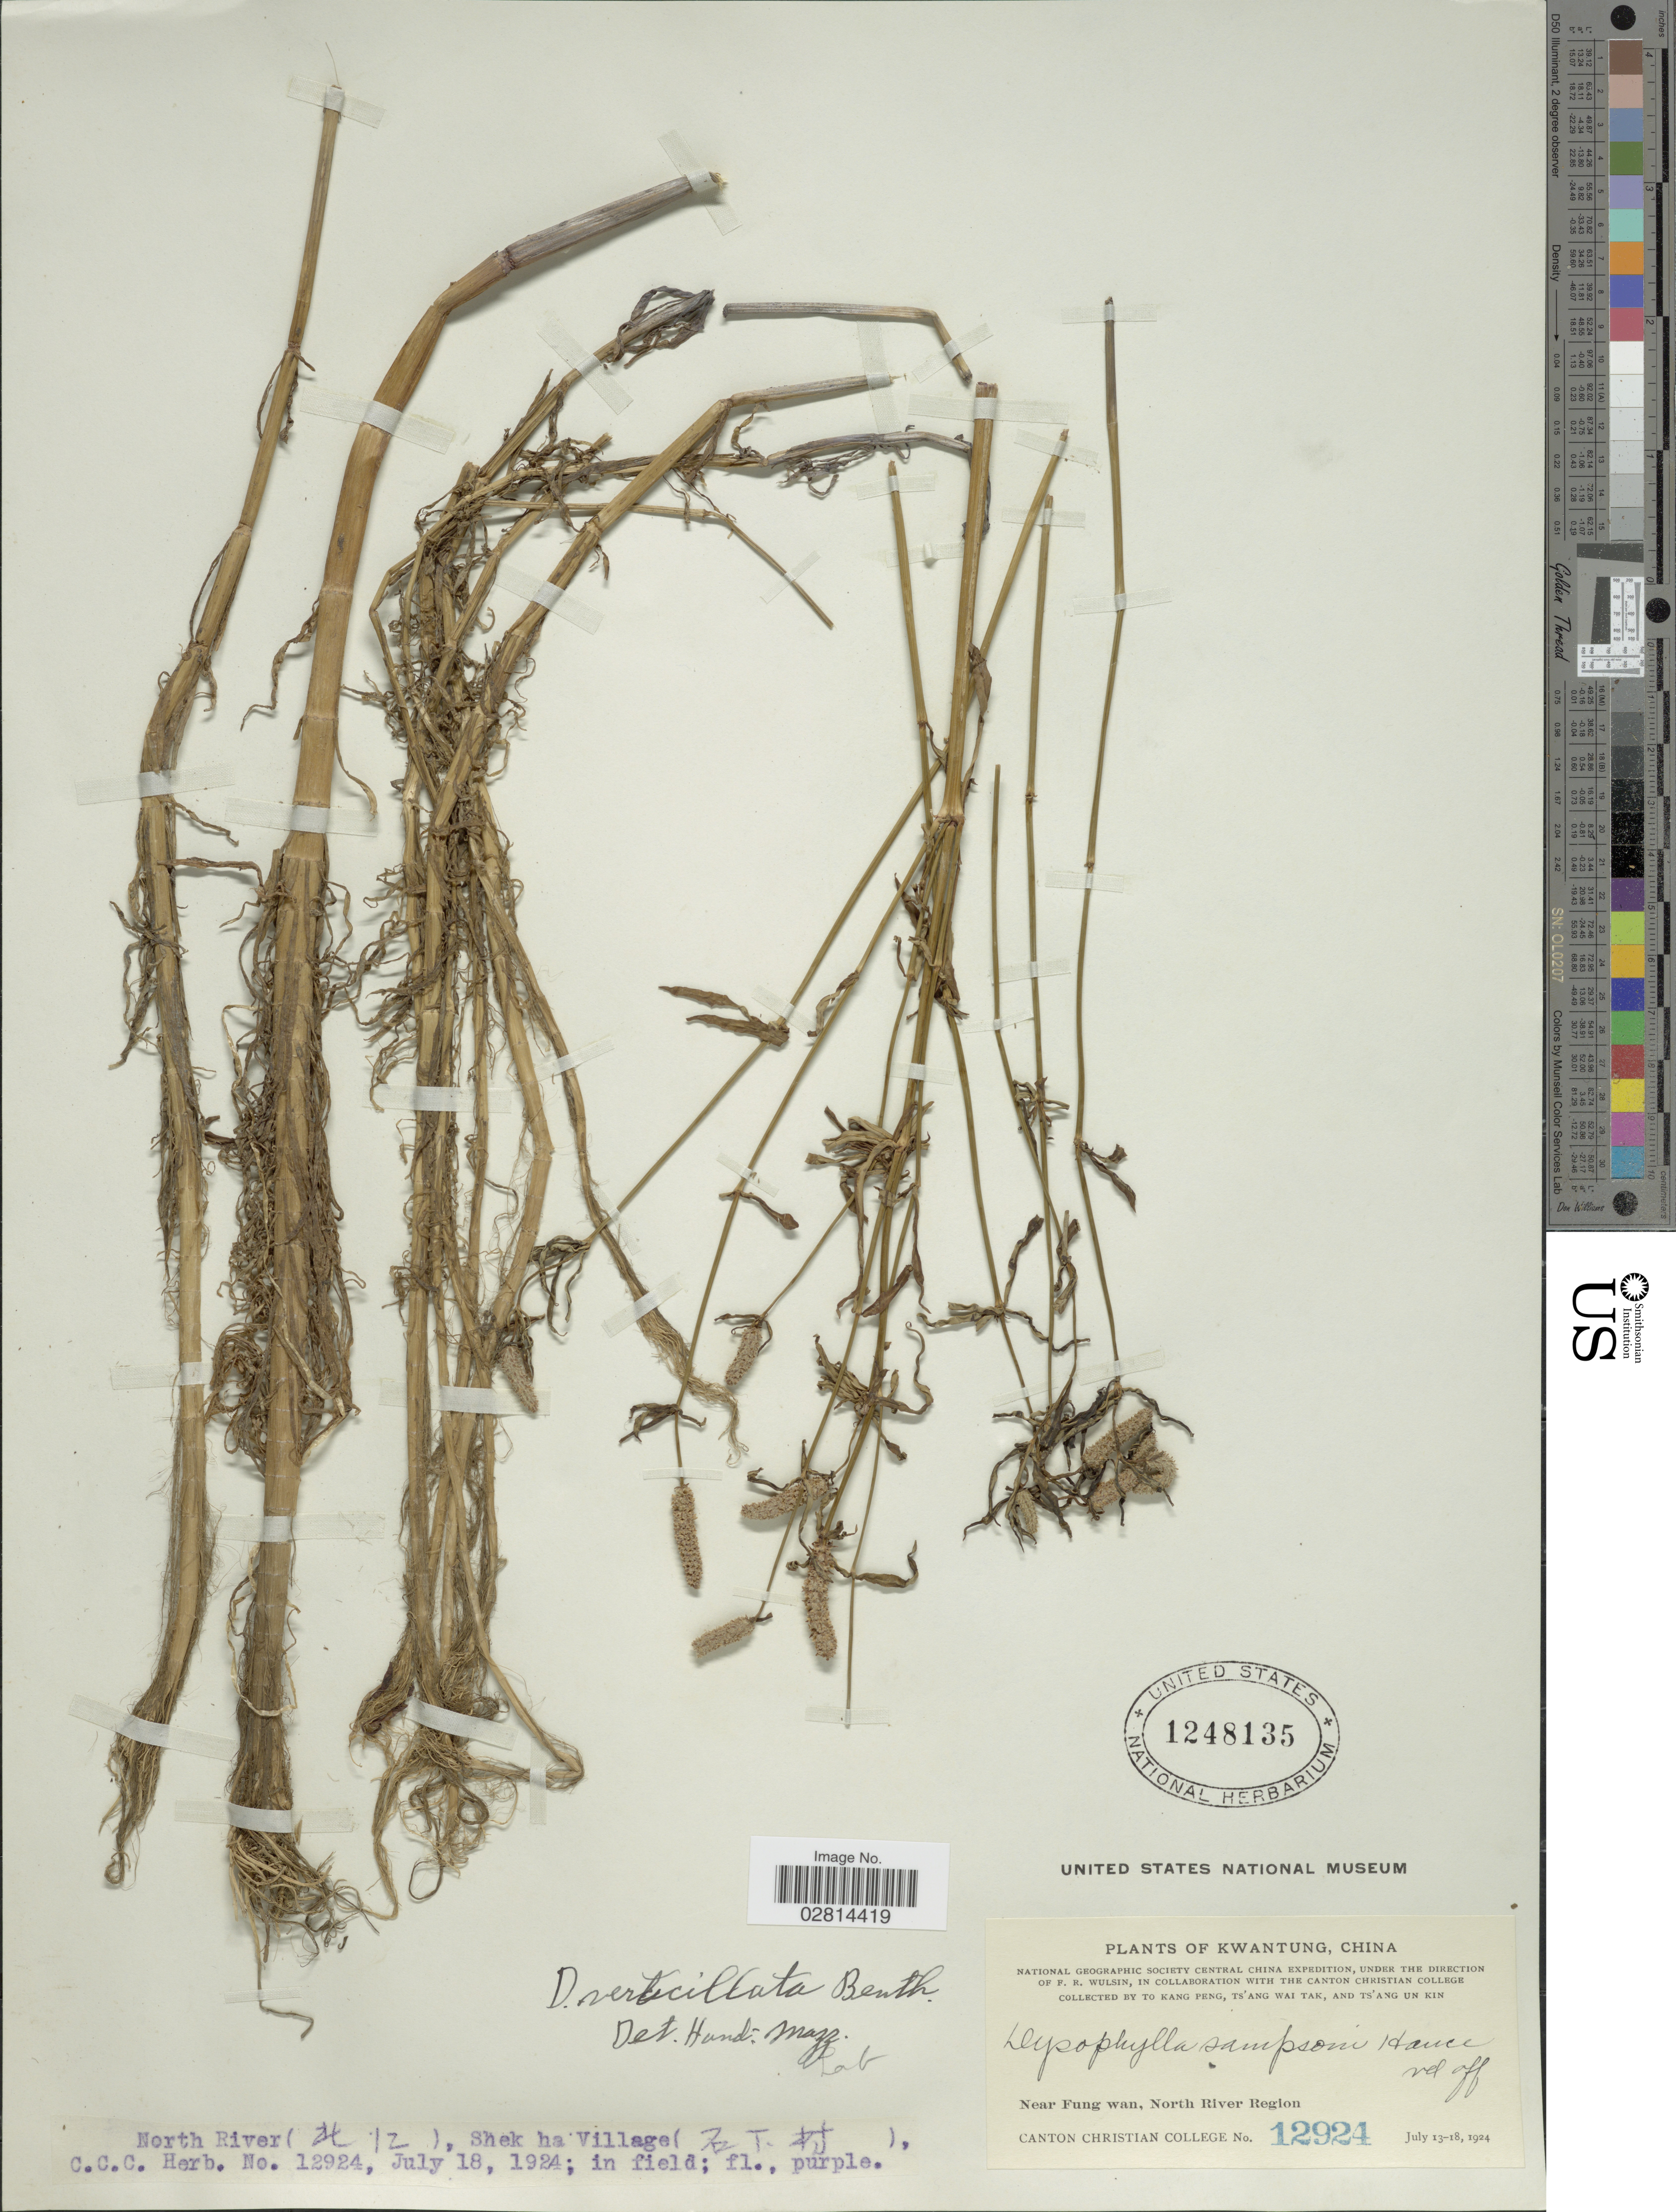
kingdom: Plantae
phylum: Tracheophyta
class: Magnoliopsida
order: Lamiales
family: Lamiaceae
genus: Pogostemon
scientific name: Pogostemon stellatus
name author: (Lour.) Kuntze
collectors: Kang Peng To, W. T. Tsang & Ts' Ang Un Kin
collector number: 12924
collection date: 1924-07-13/1924-07-18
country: China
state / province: Guangdong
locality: Kwantung. Near Fung wan, North River Region.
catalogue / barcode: US 1248135